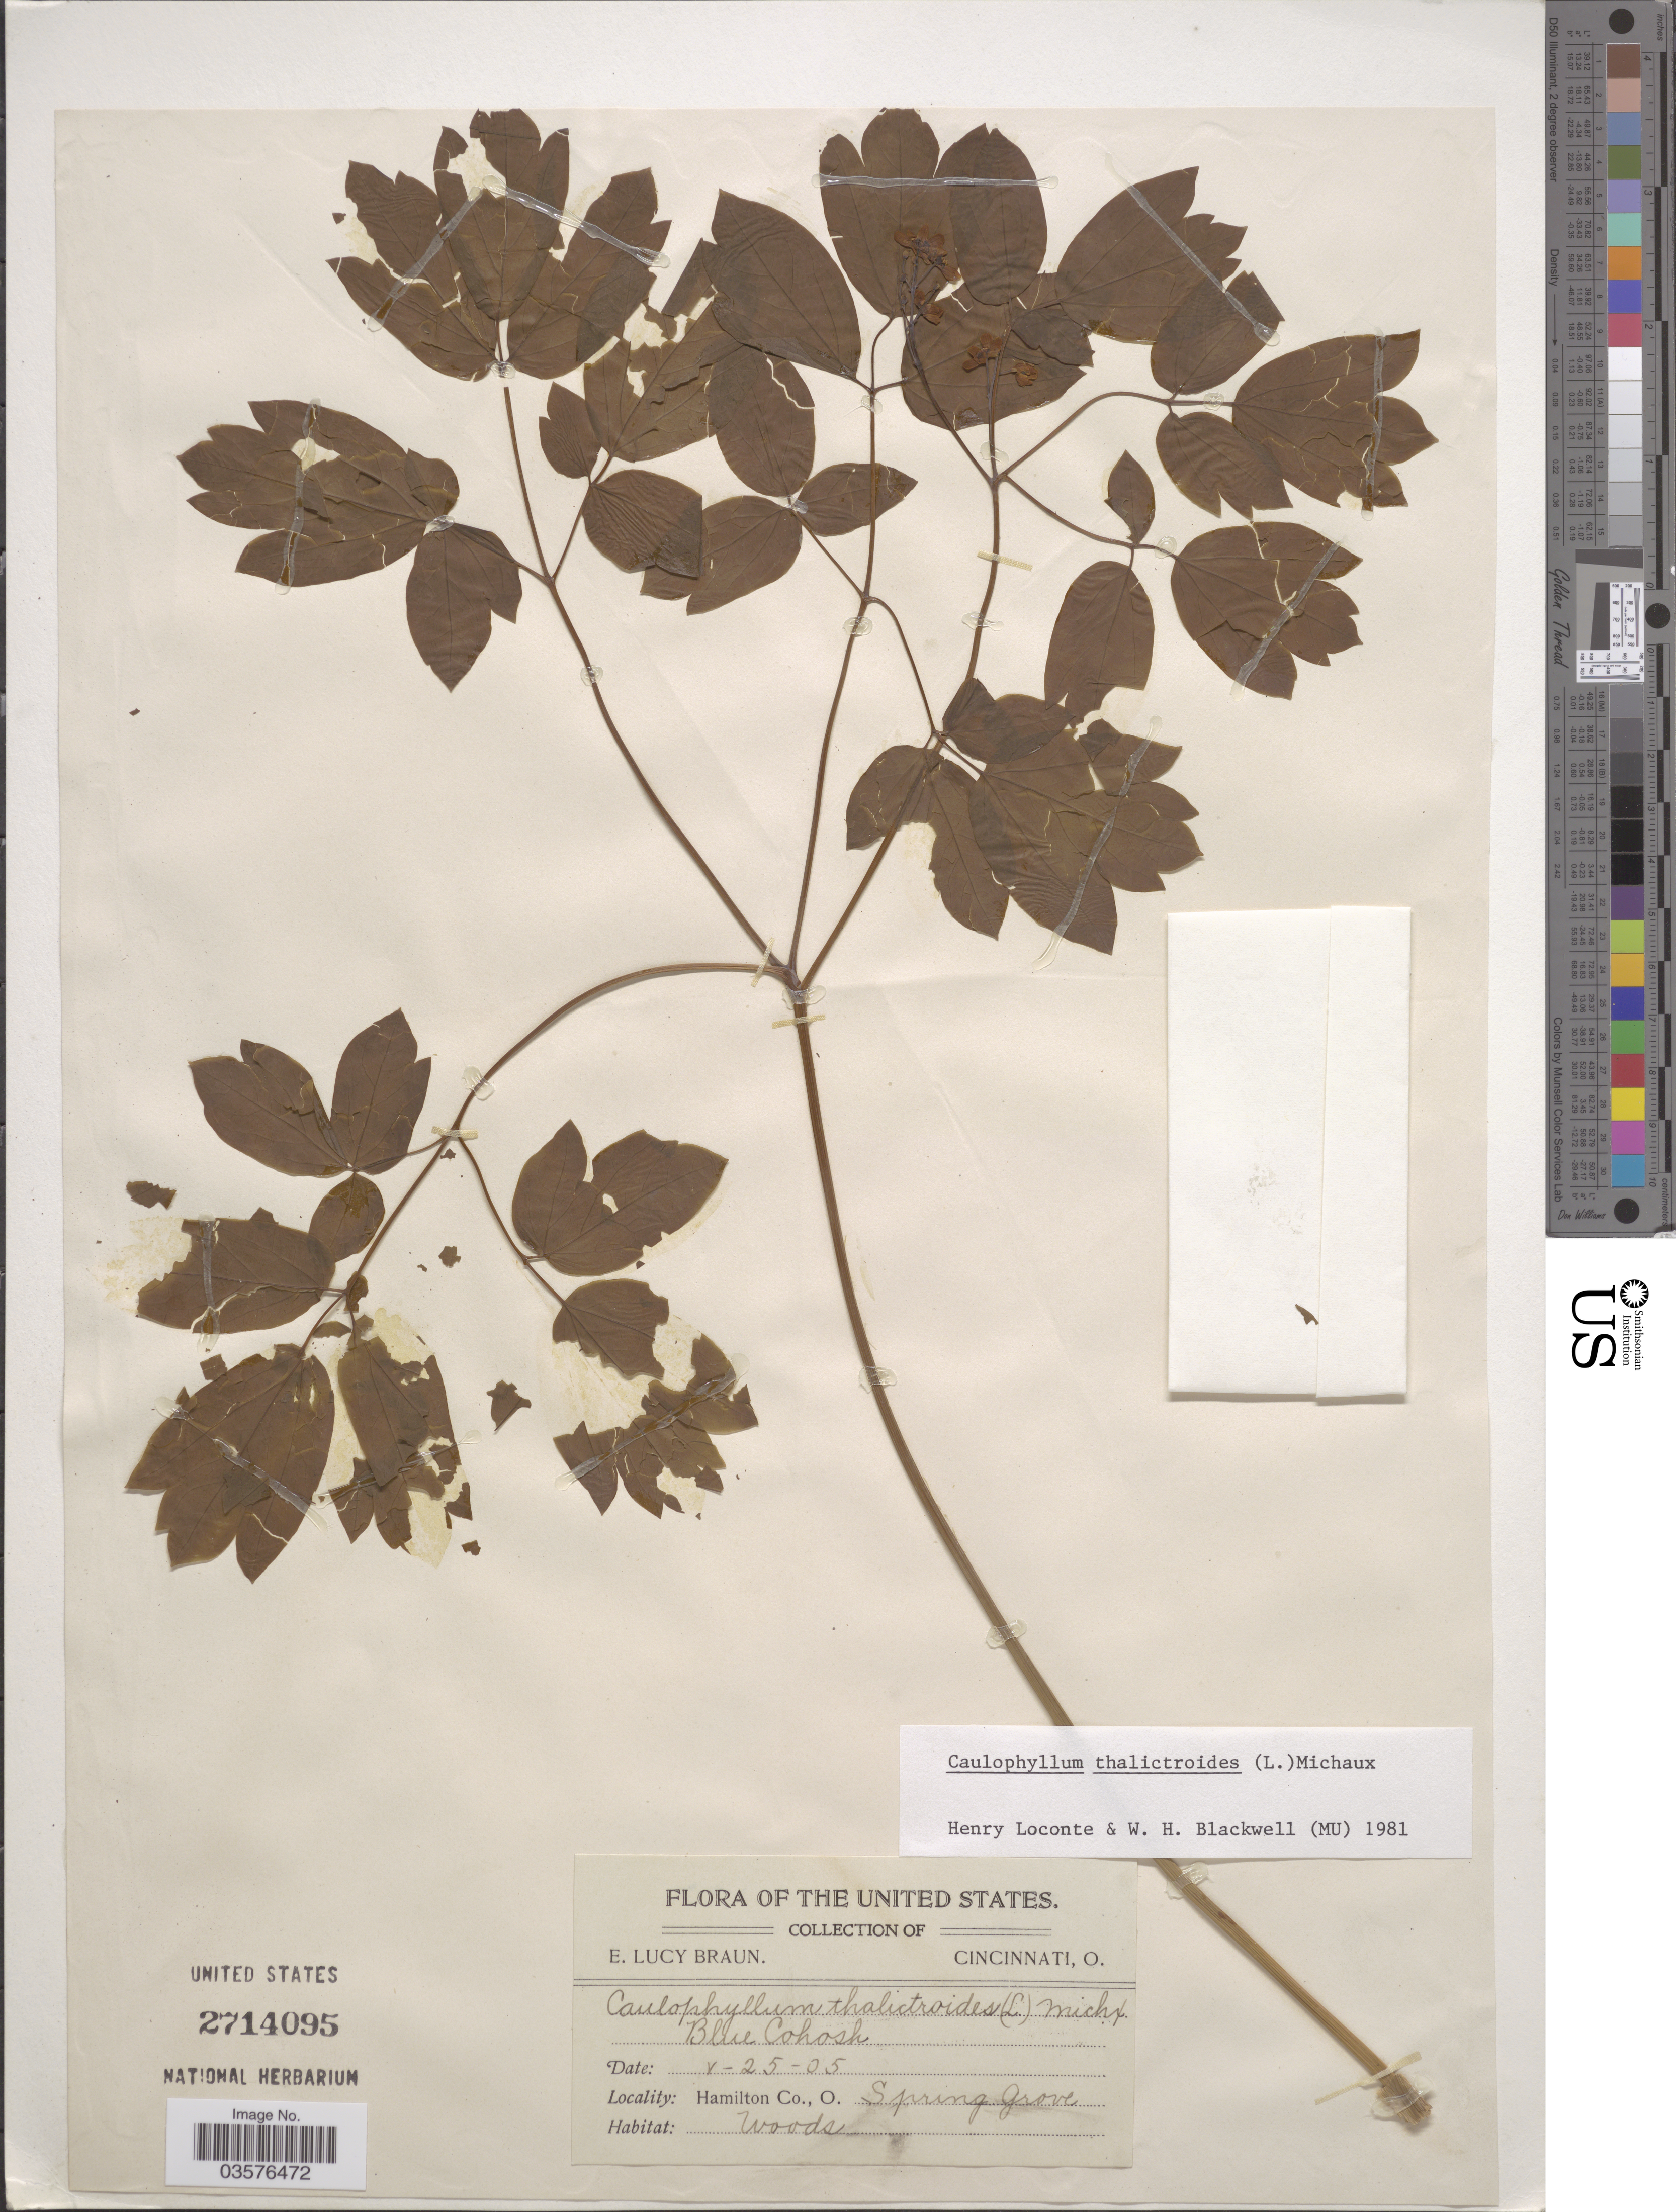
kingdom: Plantae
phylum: Tracheophyta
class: Magnoliopsida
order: Ranunculales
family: Berberidaceae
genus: Caulophyllum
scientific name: Caulophyllum thalictroides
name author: (L.) Michx.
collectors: E. L. Braun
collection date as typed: Transcribed d/m/y: 25/5/5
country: United States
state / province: Ohio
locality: Hamilton Co., Spring Grove.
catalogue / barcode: US 2714095